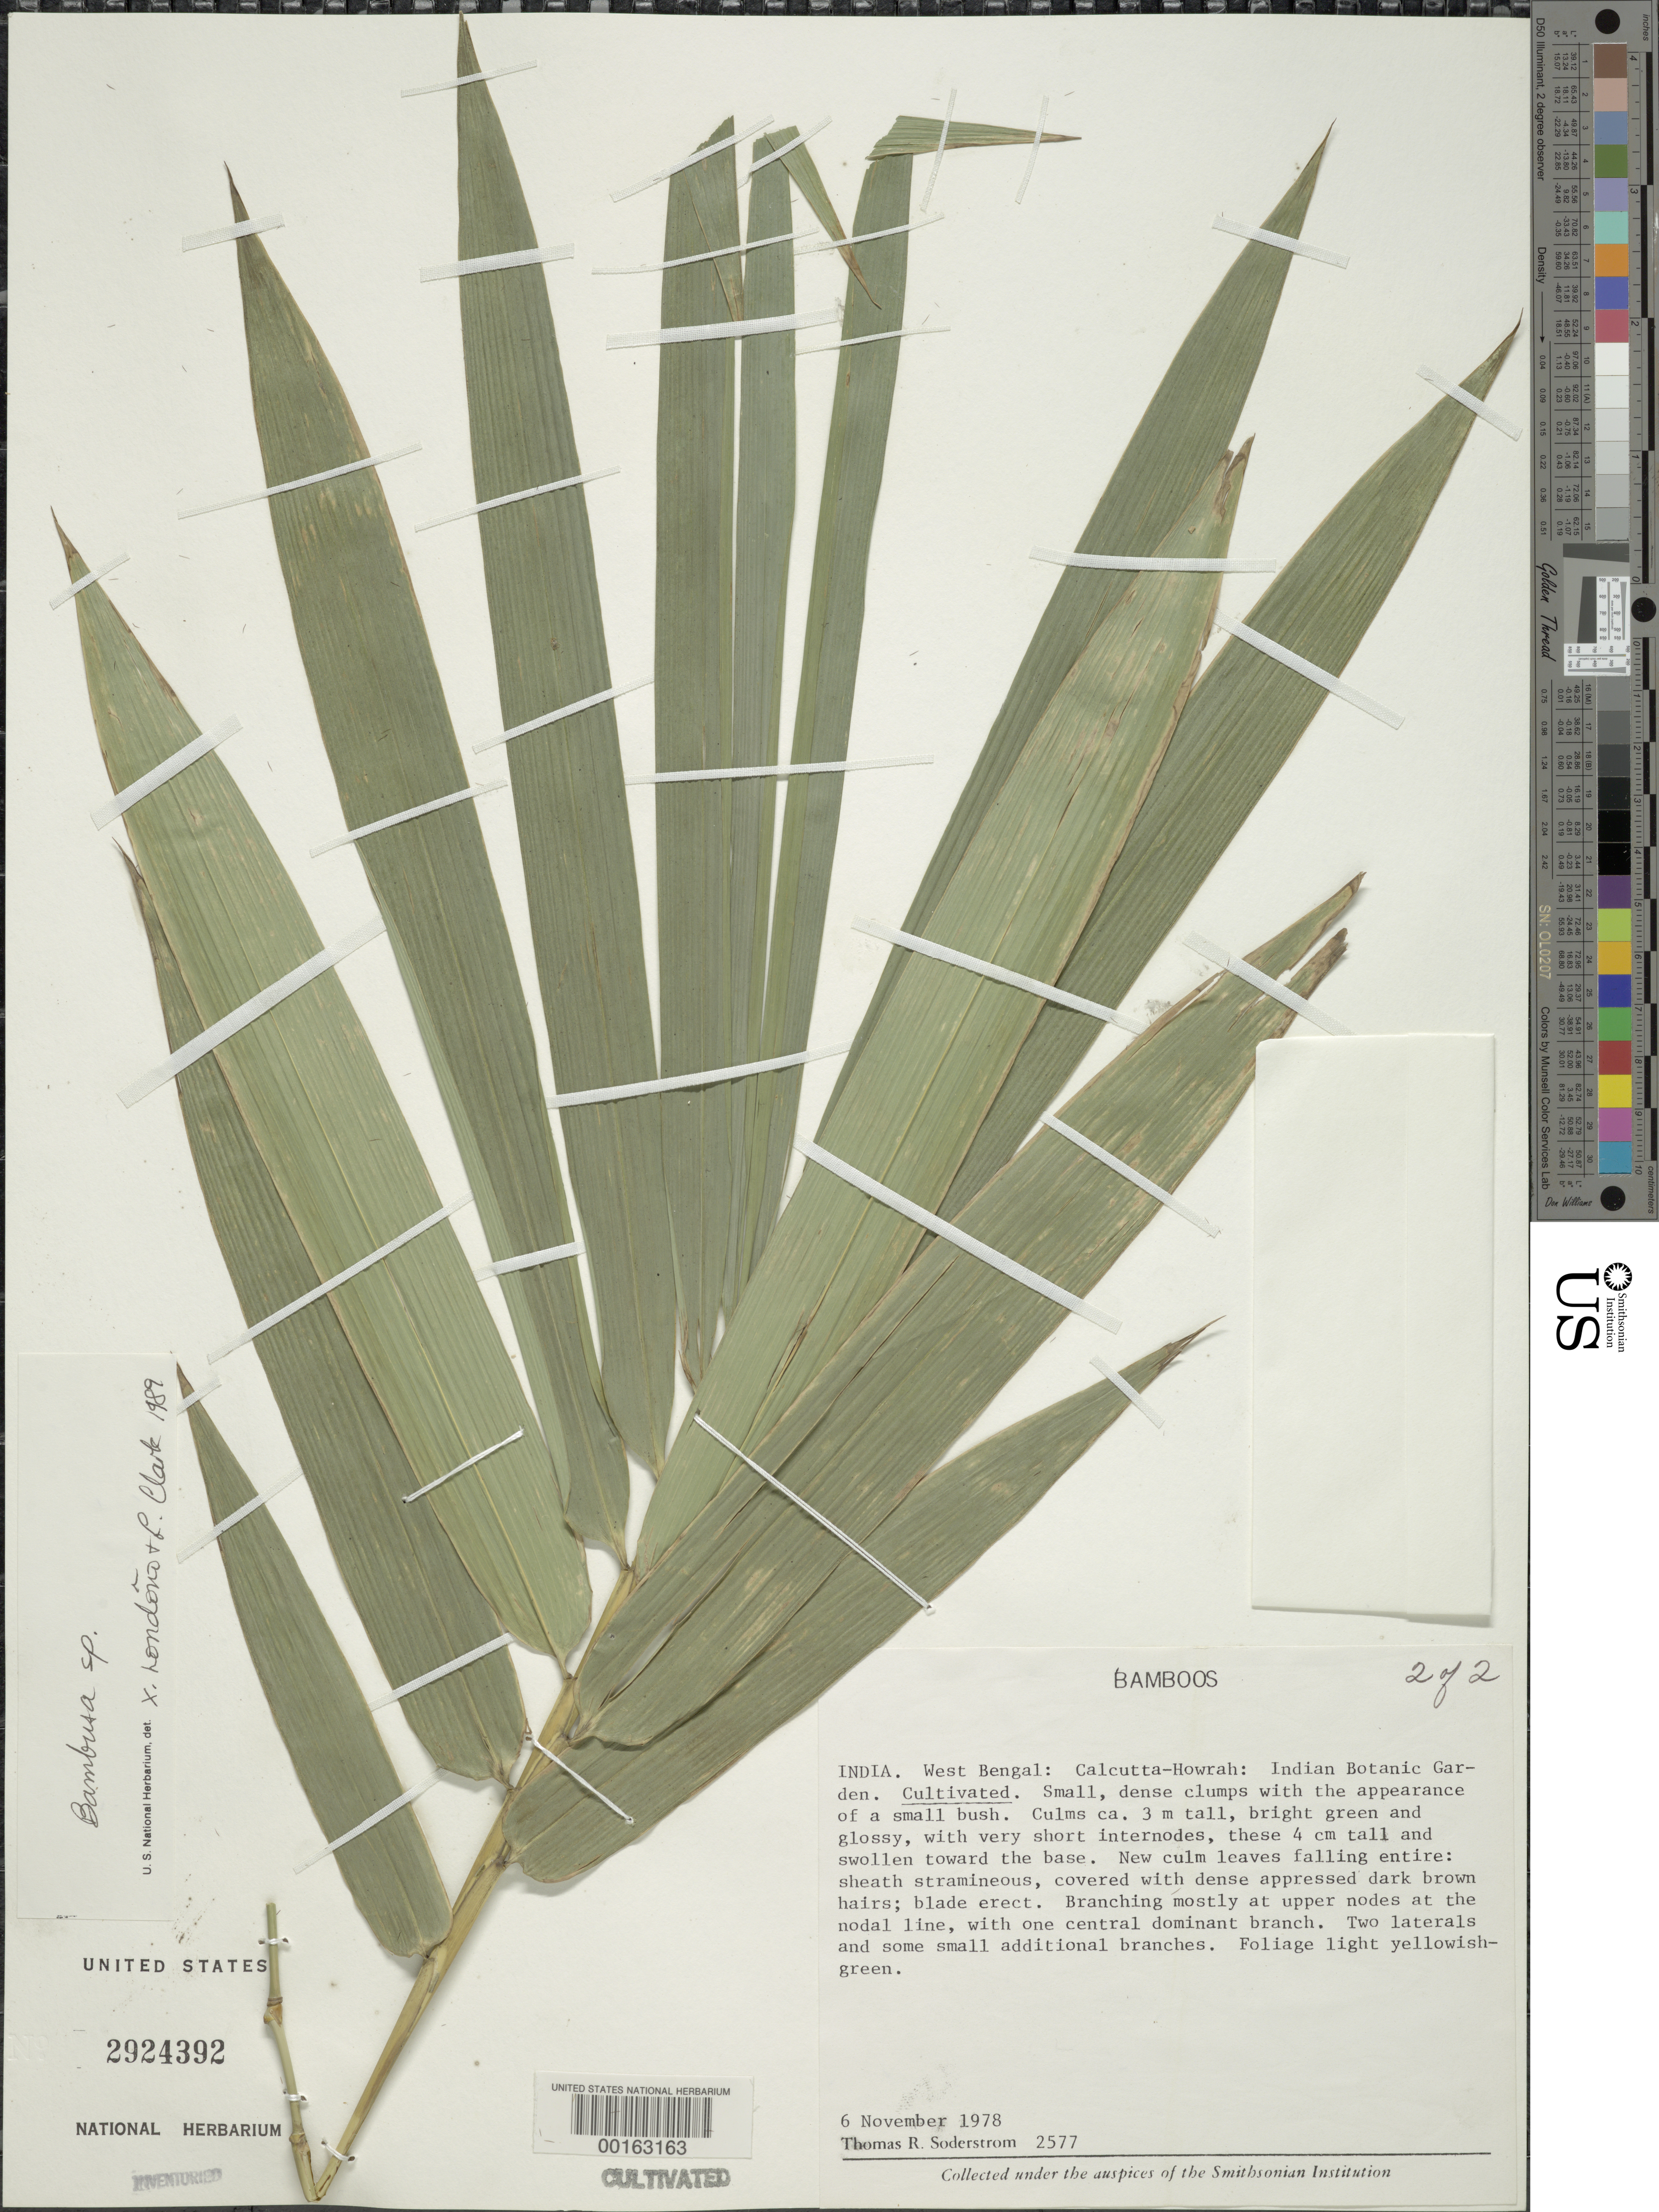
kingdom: Plantae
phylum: Tracheophyta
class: Liliopsida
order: Poales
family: Poaceae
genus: Bambusa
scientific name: Bambusa sp.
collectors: T. R. Soderstrom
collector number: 2577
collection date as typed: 06 Nov 1978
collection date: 1978-11-06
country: India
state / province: West Bengal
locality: Calcutta-Howrah, Indian Botanic Garden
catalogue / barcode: US 2924392